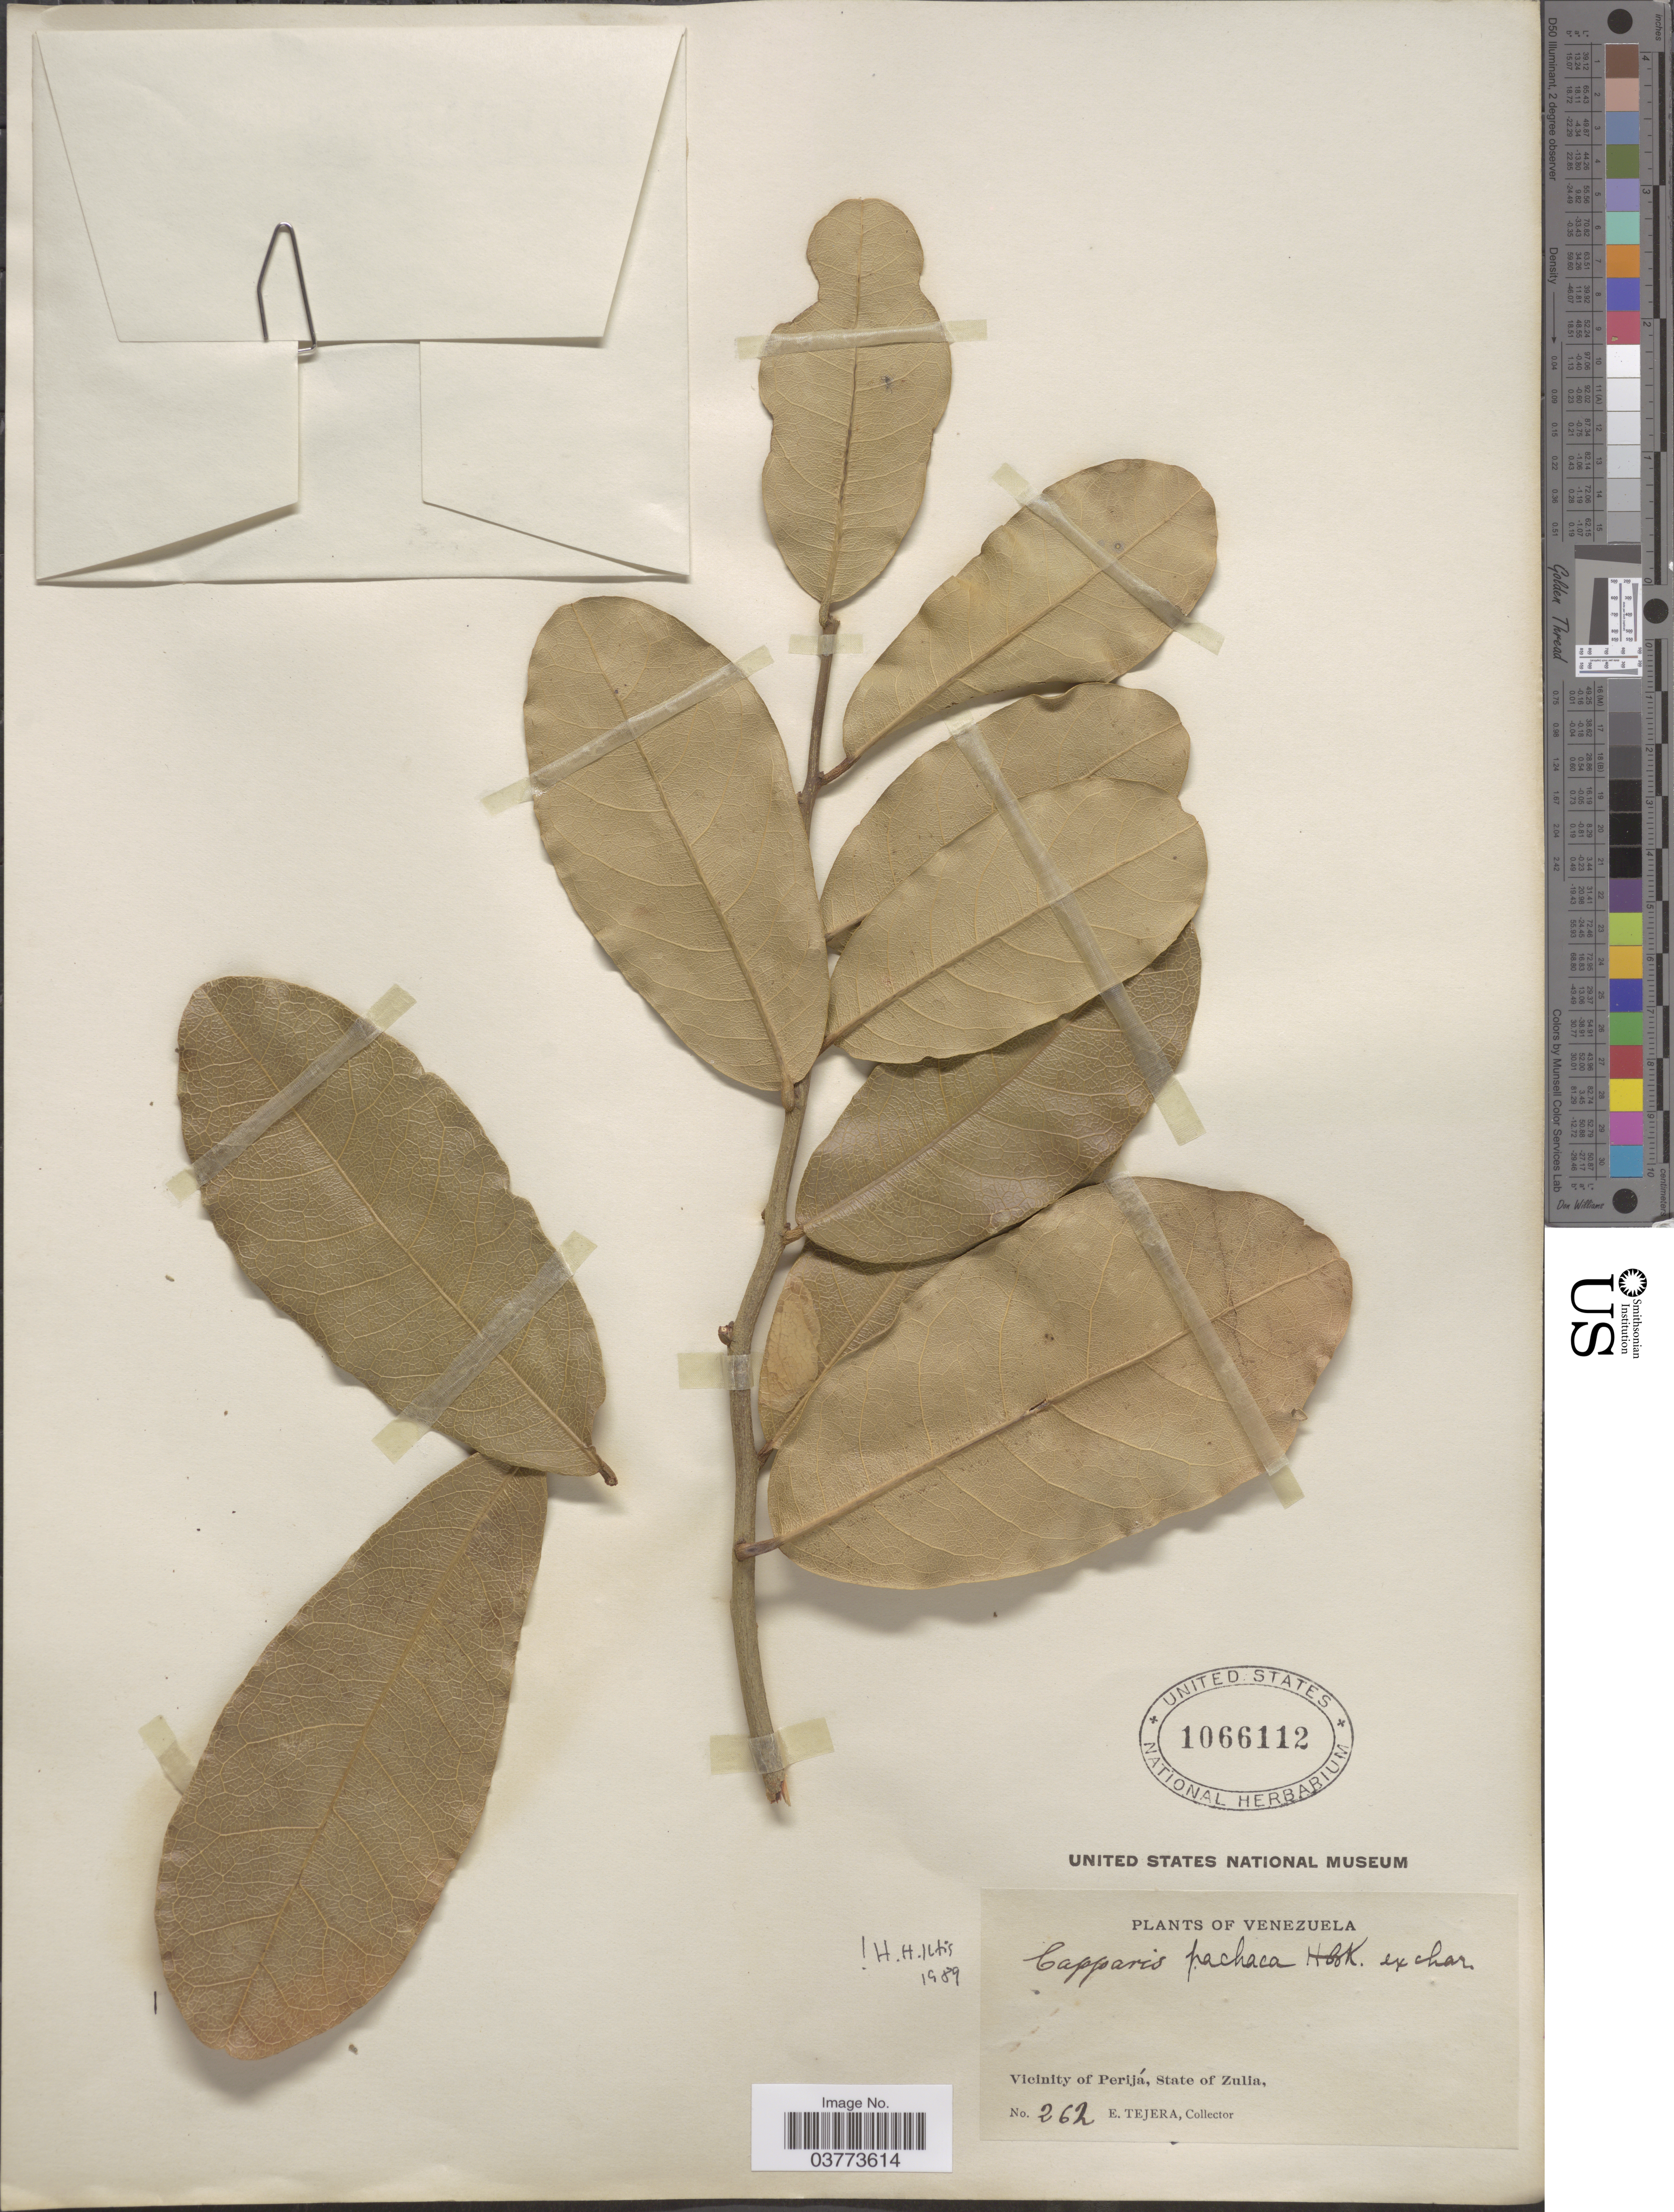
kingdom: Plantae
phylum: Tracheophyta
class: Magnoliopsida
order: Brassicales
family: Capparaceae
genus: Neocapparis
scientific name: Neocapparis pachaca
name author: (Kunth) Cornejo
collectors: E. Tejera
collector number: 262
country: Venezuela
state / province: Zulia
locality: Vicinity of Perijá.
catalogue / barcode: US 1066112